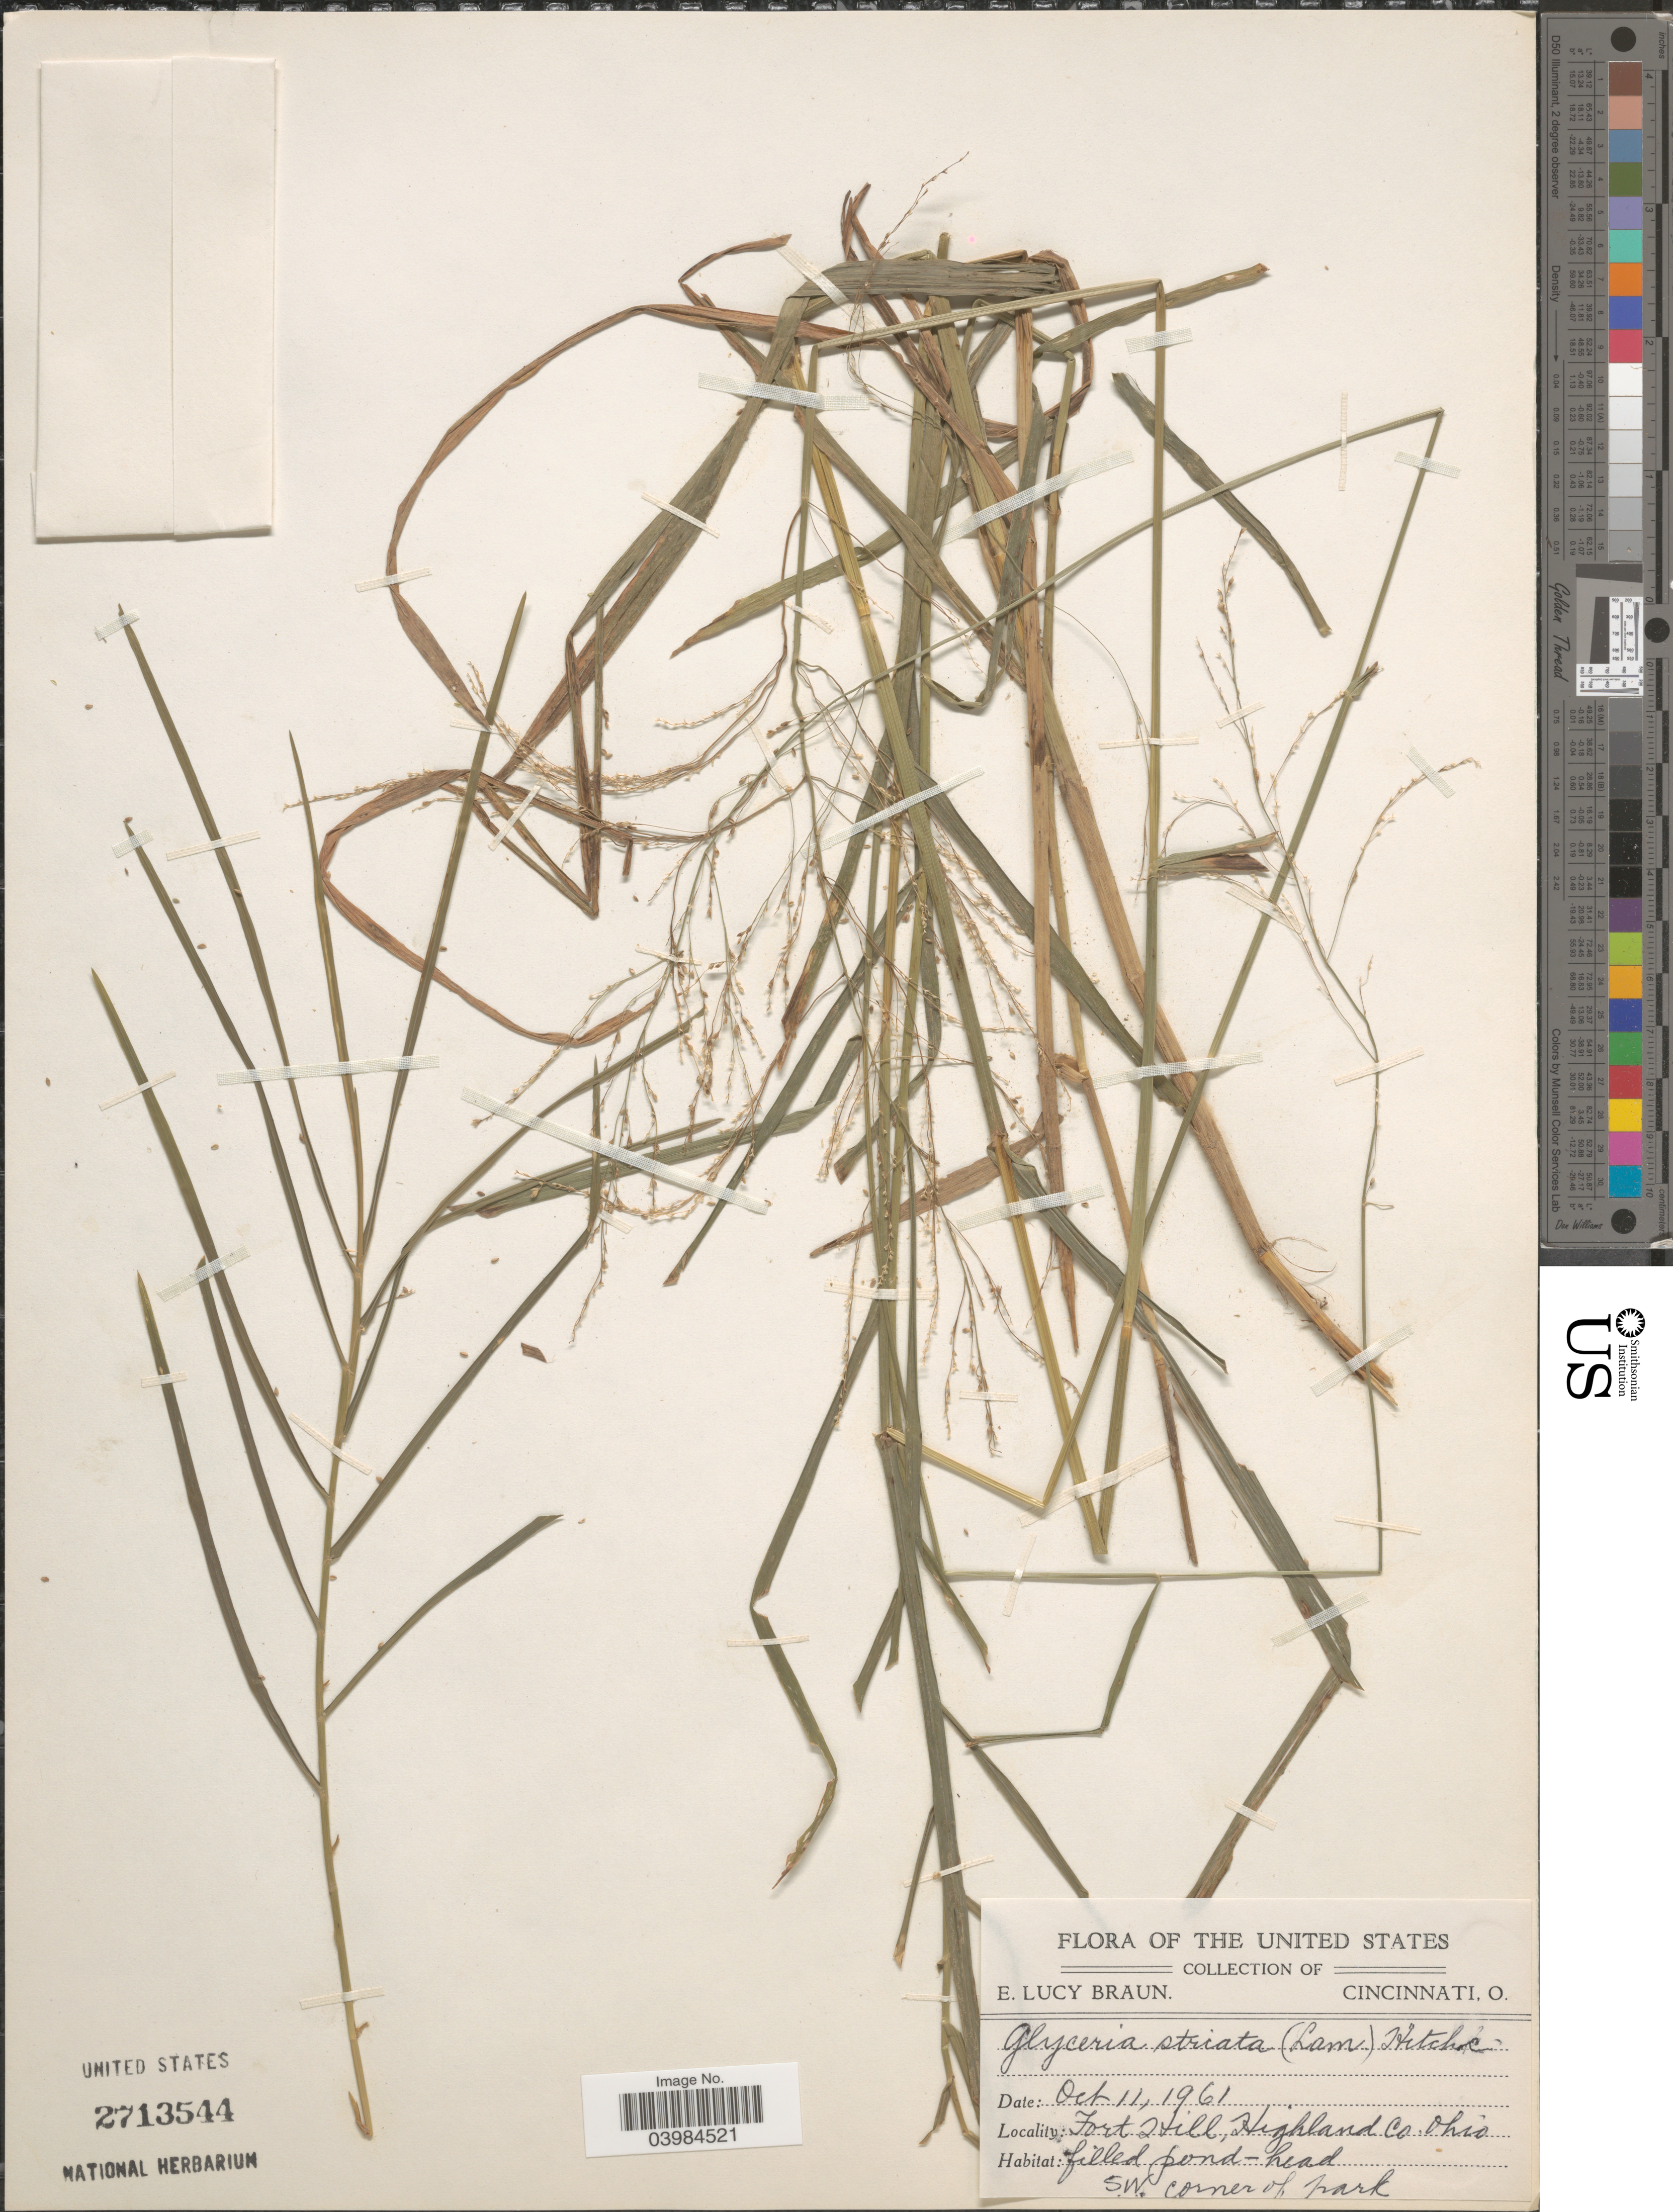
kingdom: Plantae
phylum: Tracheophyta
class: Liliopsida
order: Poales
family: Poaceae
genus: Glyceria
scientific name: Glyceria striata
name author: (Lam.) Hitchc.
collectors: E. L. Braun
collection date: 1961-10-11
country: United States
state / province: Ohio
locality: Fort Hill, Highland Co. Filled pond-head S.W. corner of park.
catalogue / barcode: US 2713544